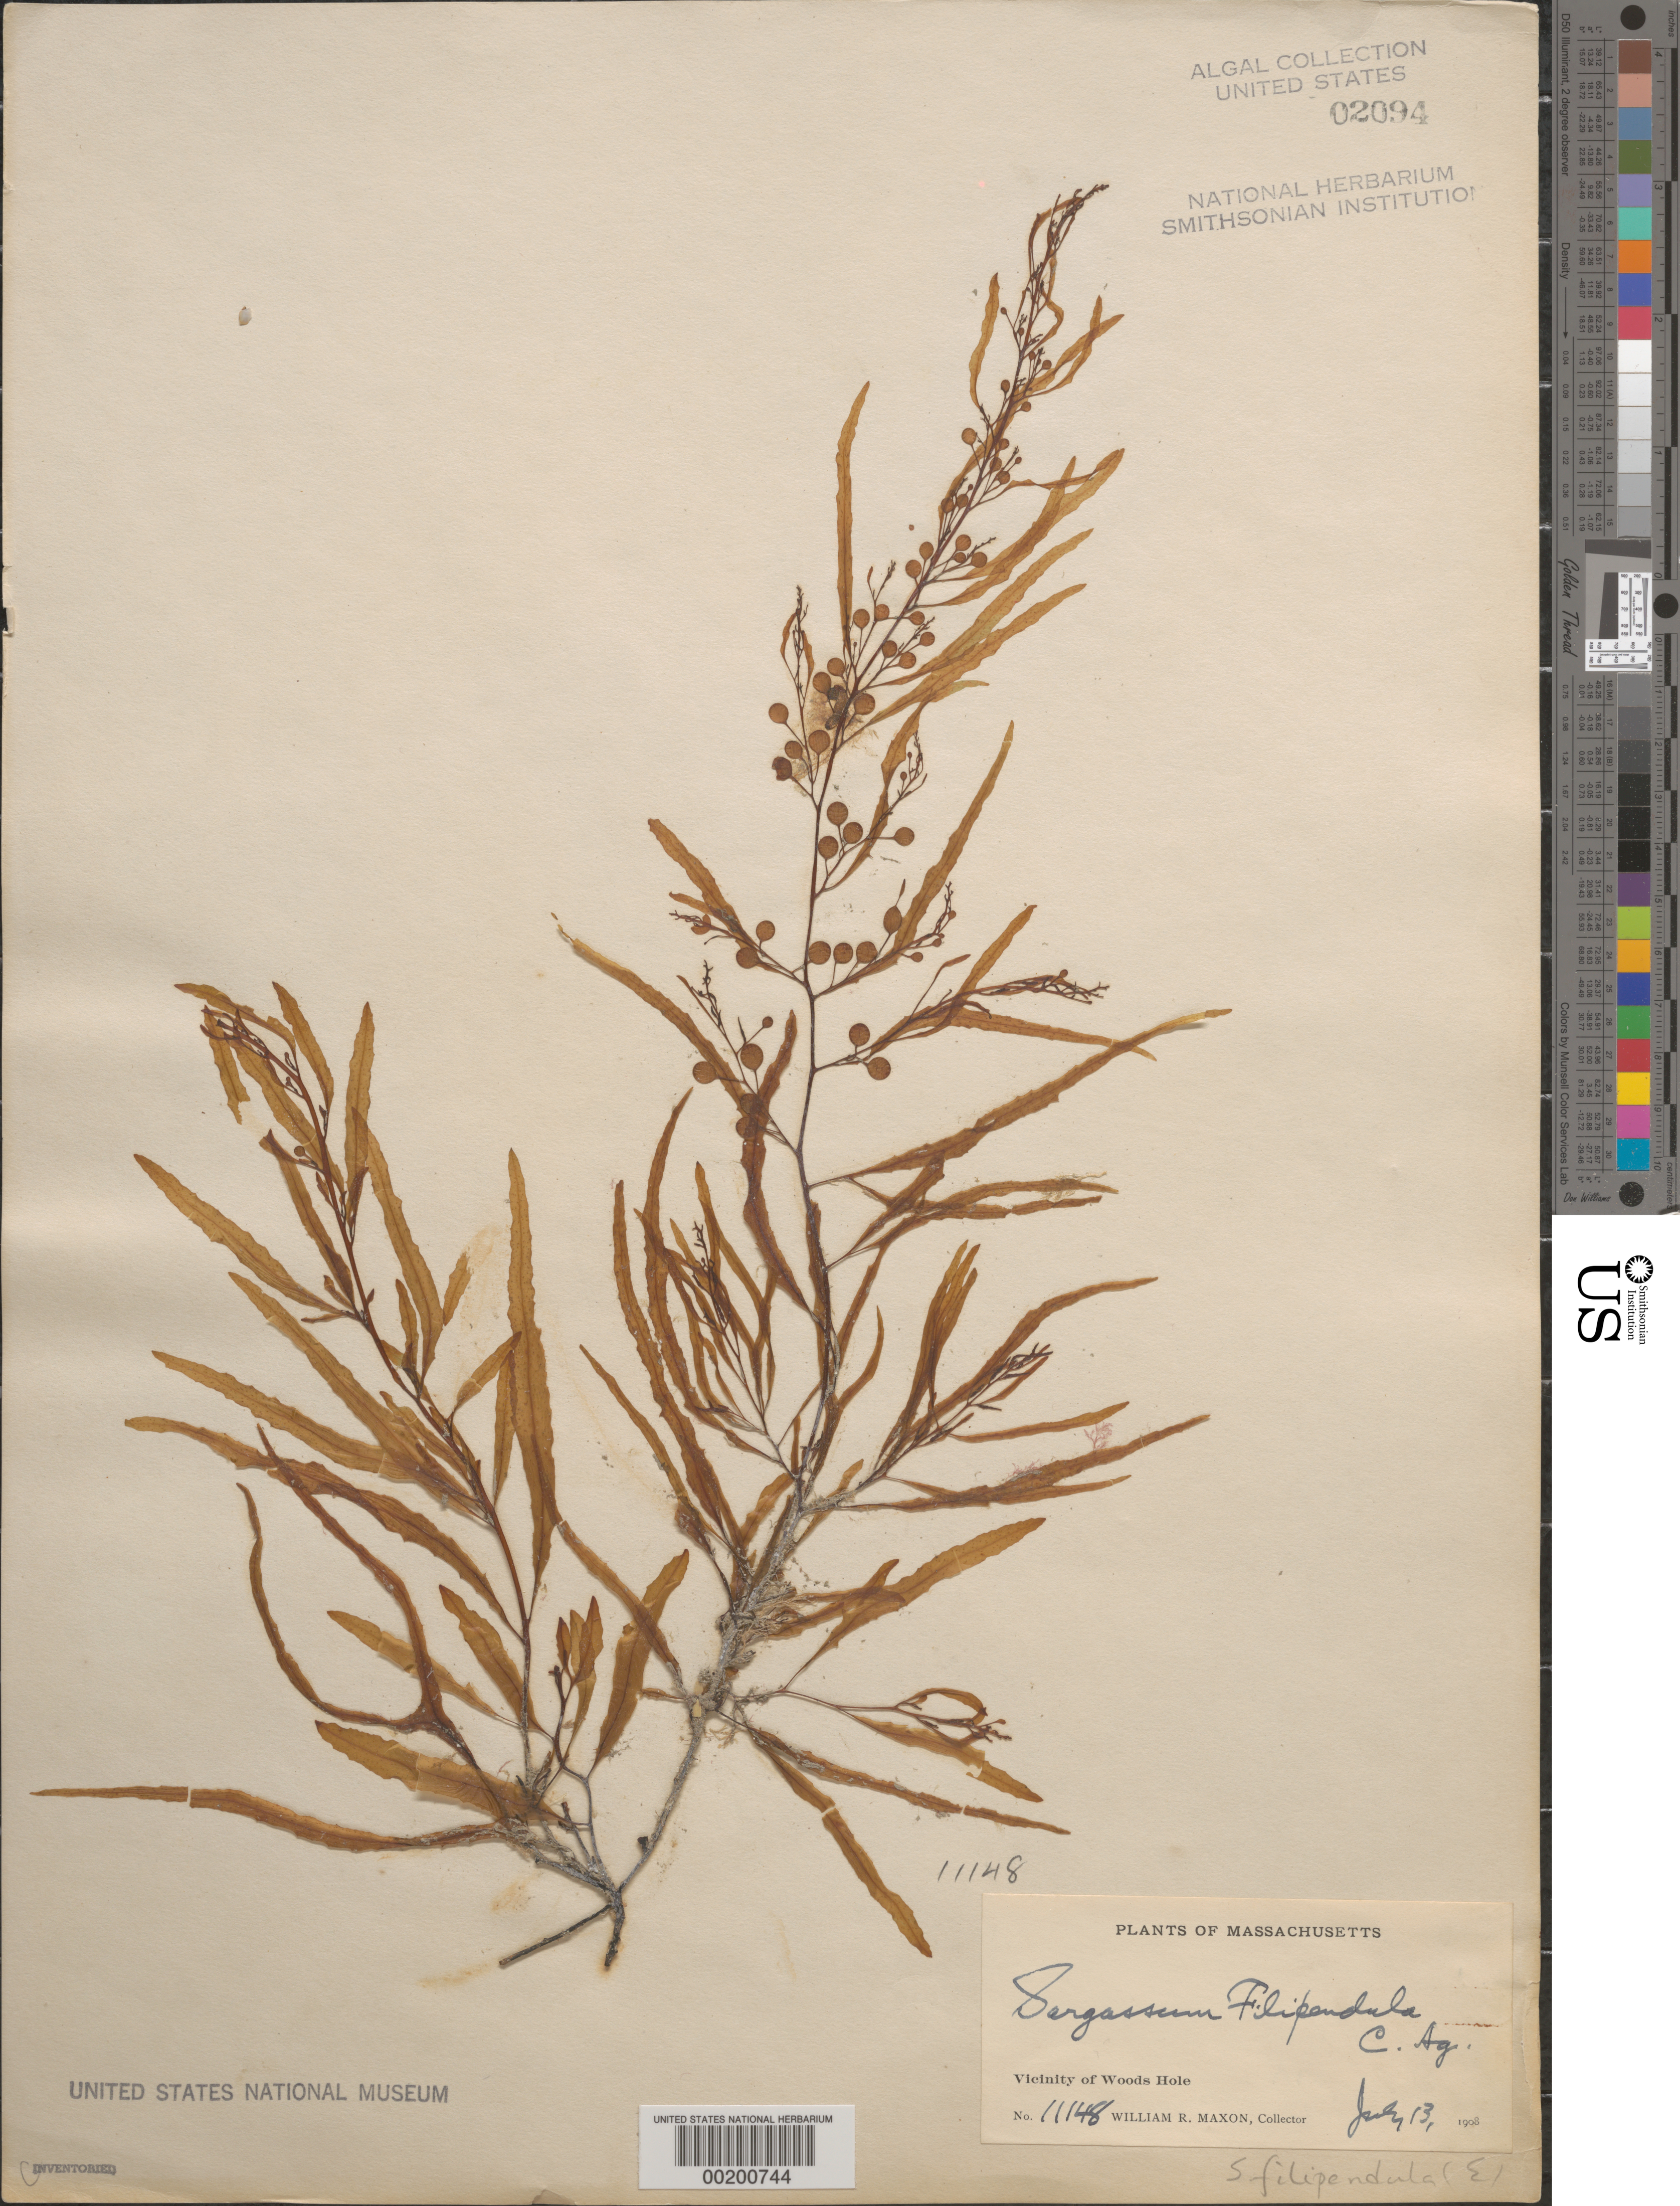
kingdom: Chromista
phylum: Ochrophyta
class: Phaeophyceae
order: Fucales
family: Sargassaceae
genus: Sargassum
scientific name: Sargassum filipendula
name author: C. Agardh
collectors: W. R. Maxon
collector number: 11148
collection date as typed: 13 Jul 1908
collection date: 1908-07-13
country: United States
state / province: Massachusetts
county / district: Barnstable County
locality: Woods Hole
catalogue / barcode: US 2094